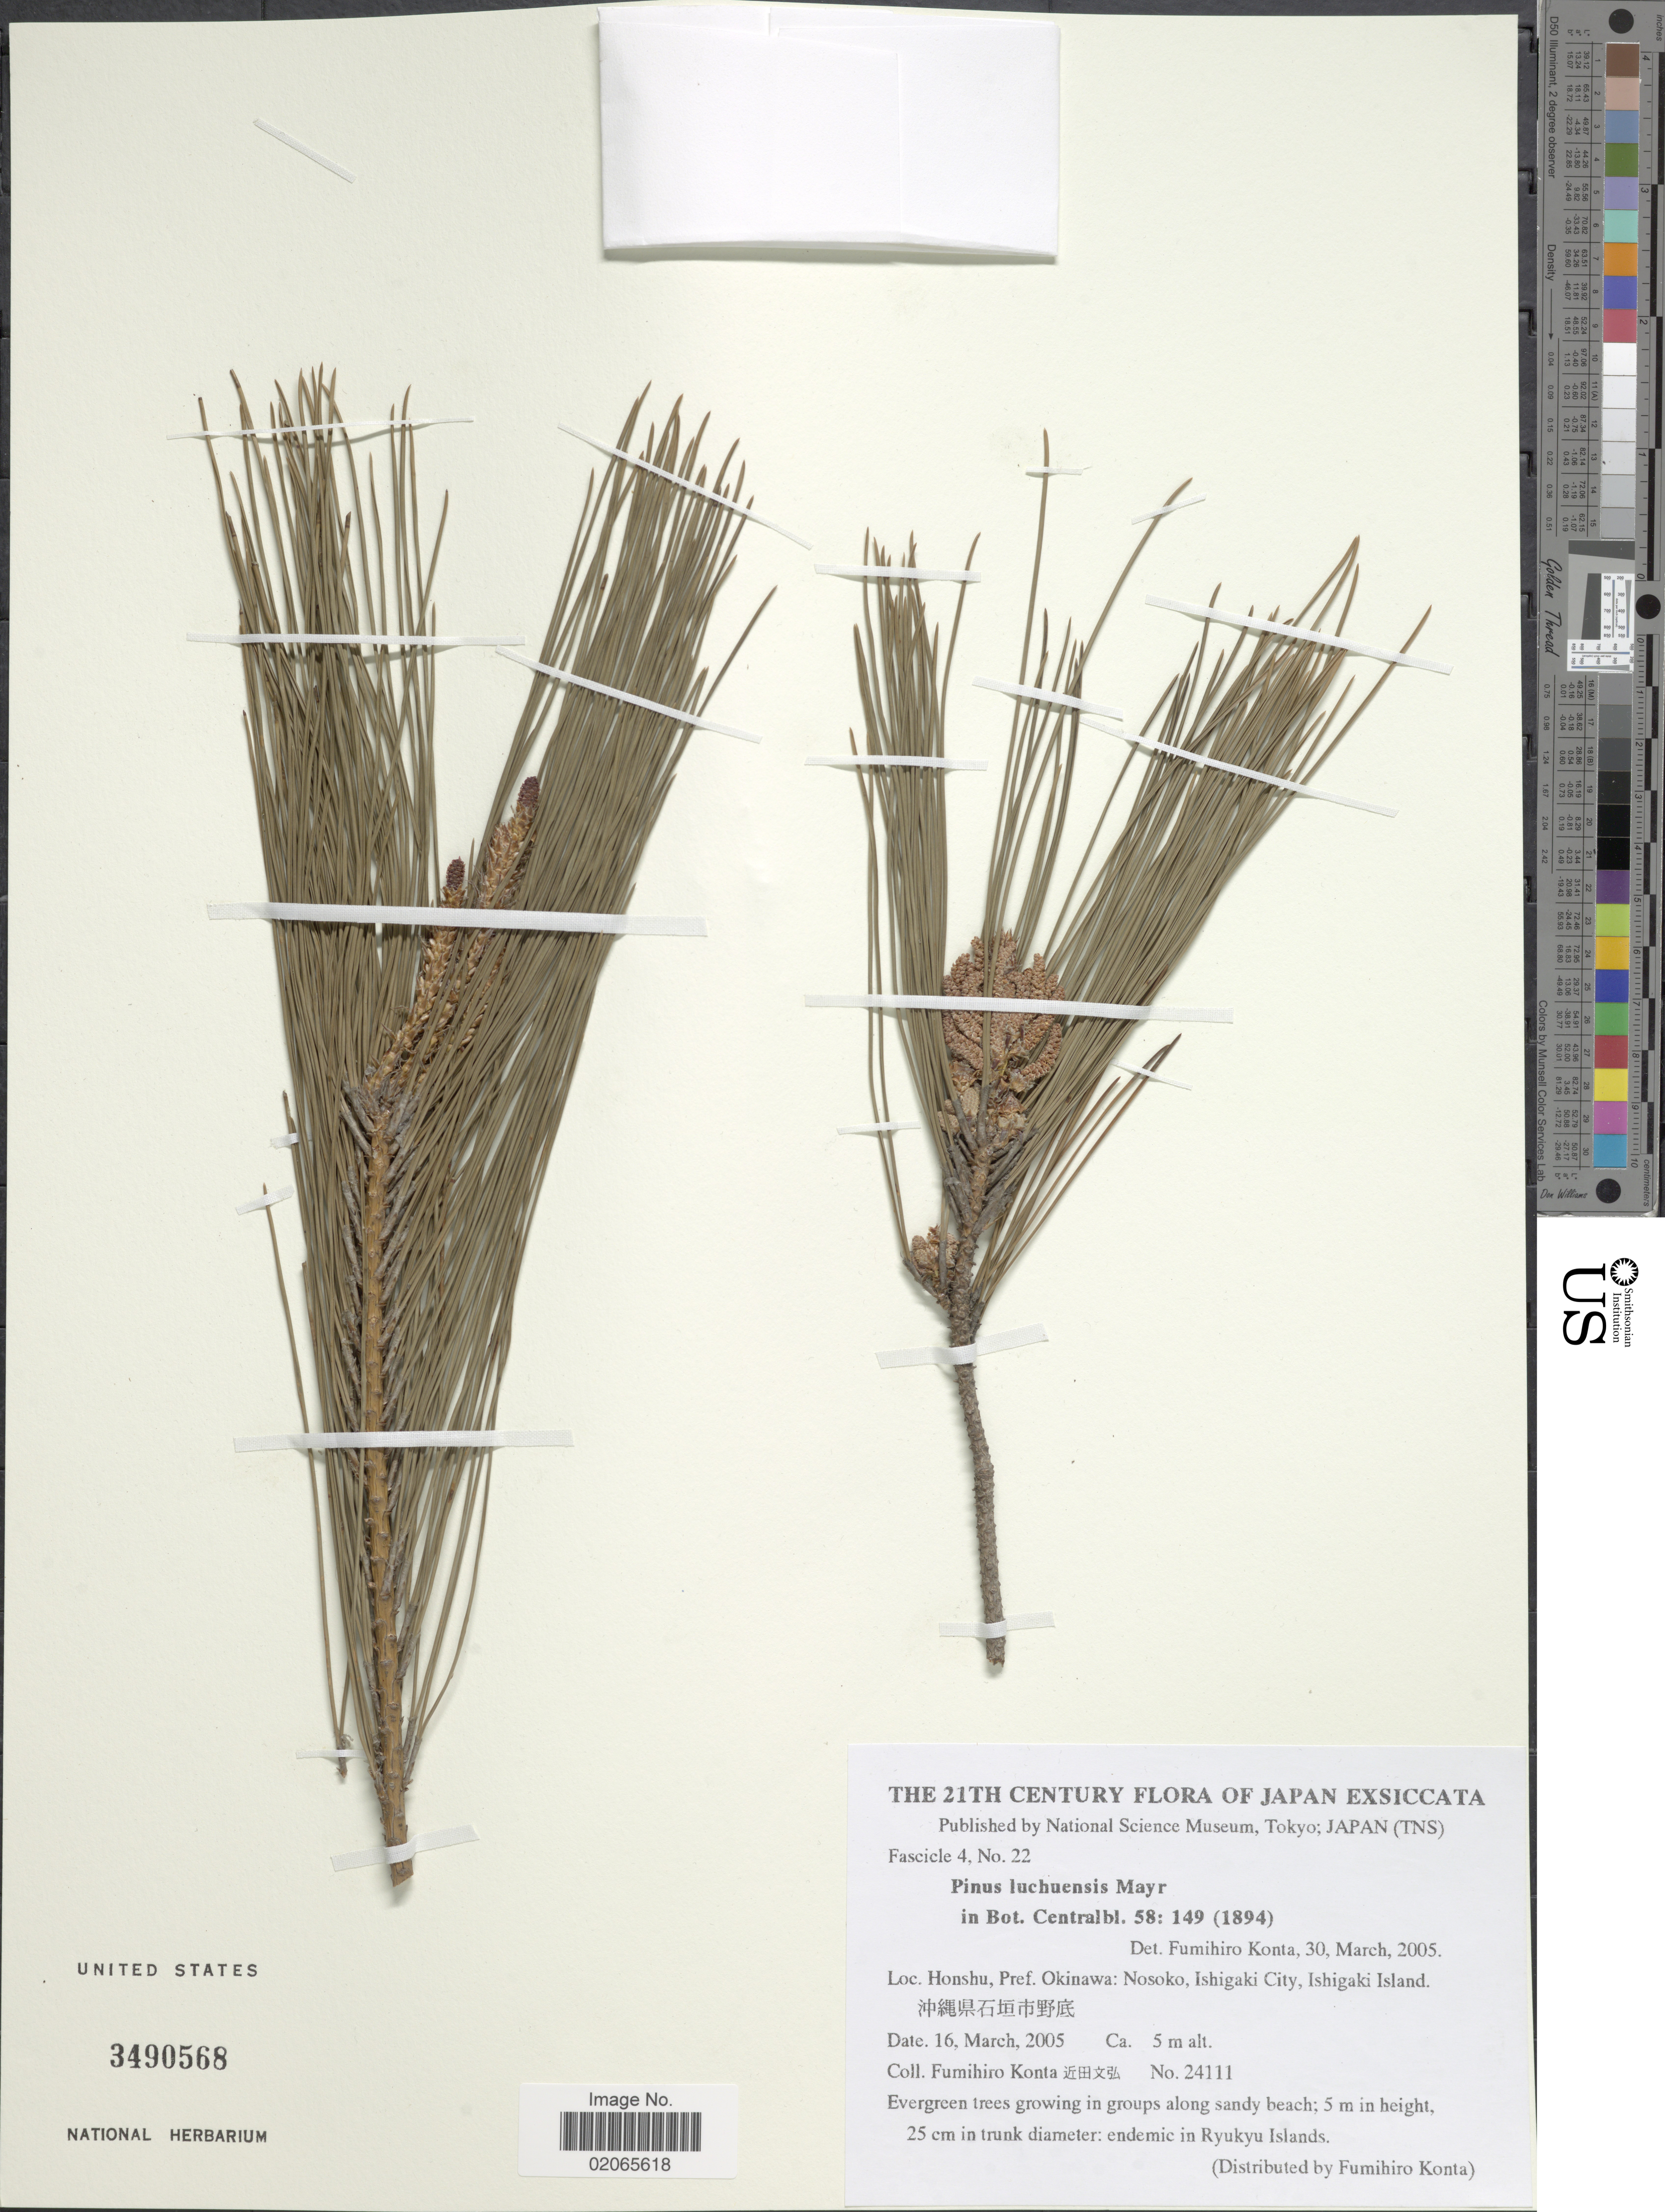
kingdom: Plantae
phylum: Tracheophyta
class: Pinopsida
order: Pinales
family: Pinaceae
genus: Pinus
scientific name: Pinus luchuensis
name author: Mayr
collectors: F. Konta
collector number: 24111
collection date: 2005-03-16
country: Japan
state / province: Okinawa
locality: Nosoko, Ishigaki City, Ishigaki Island, Honshu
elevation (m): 5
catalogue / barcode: US 3490568